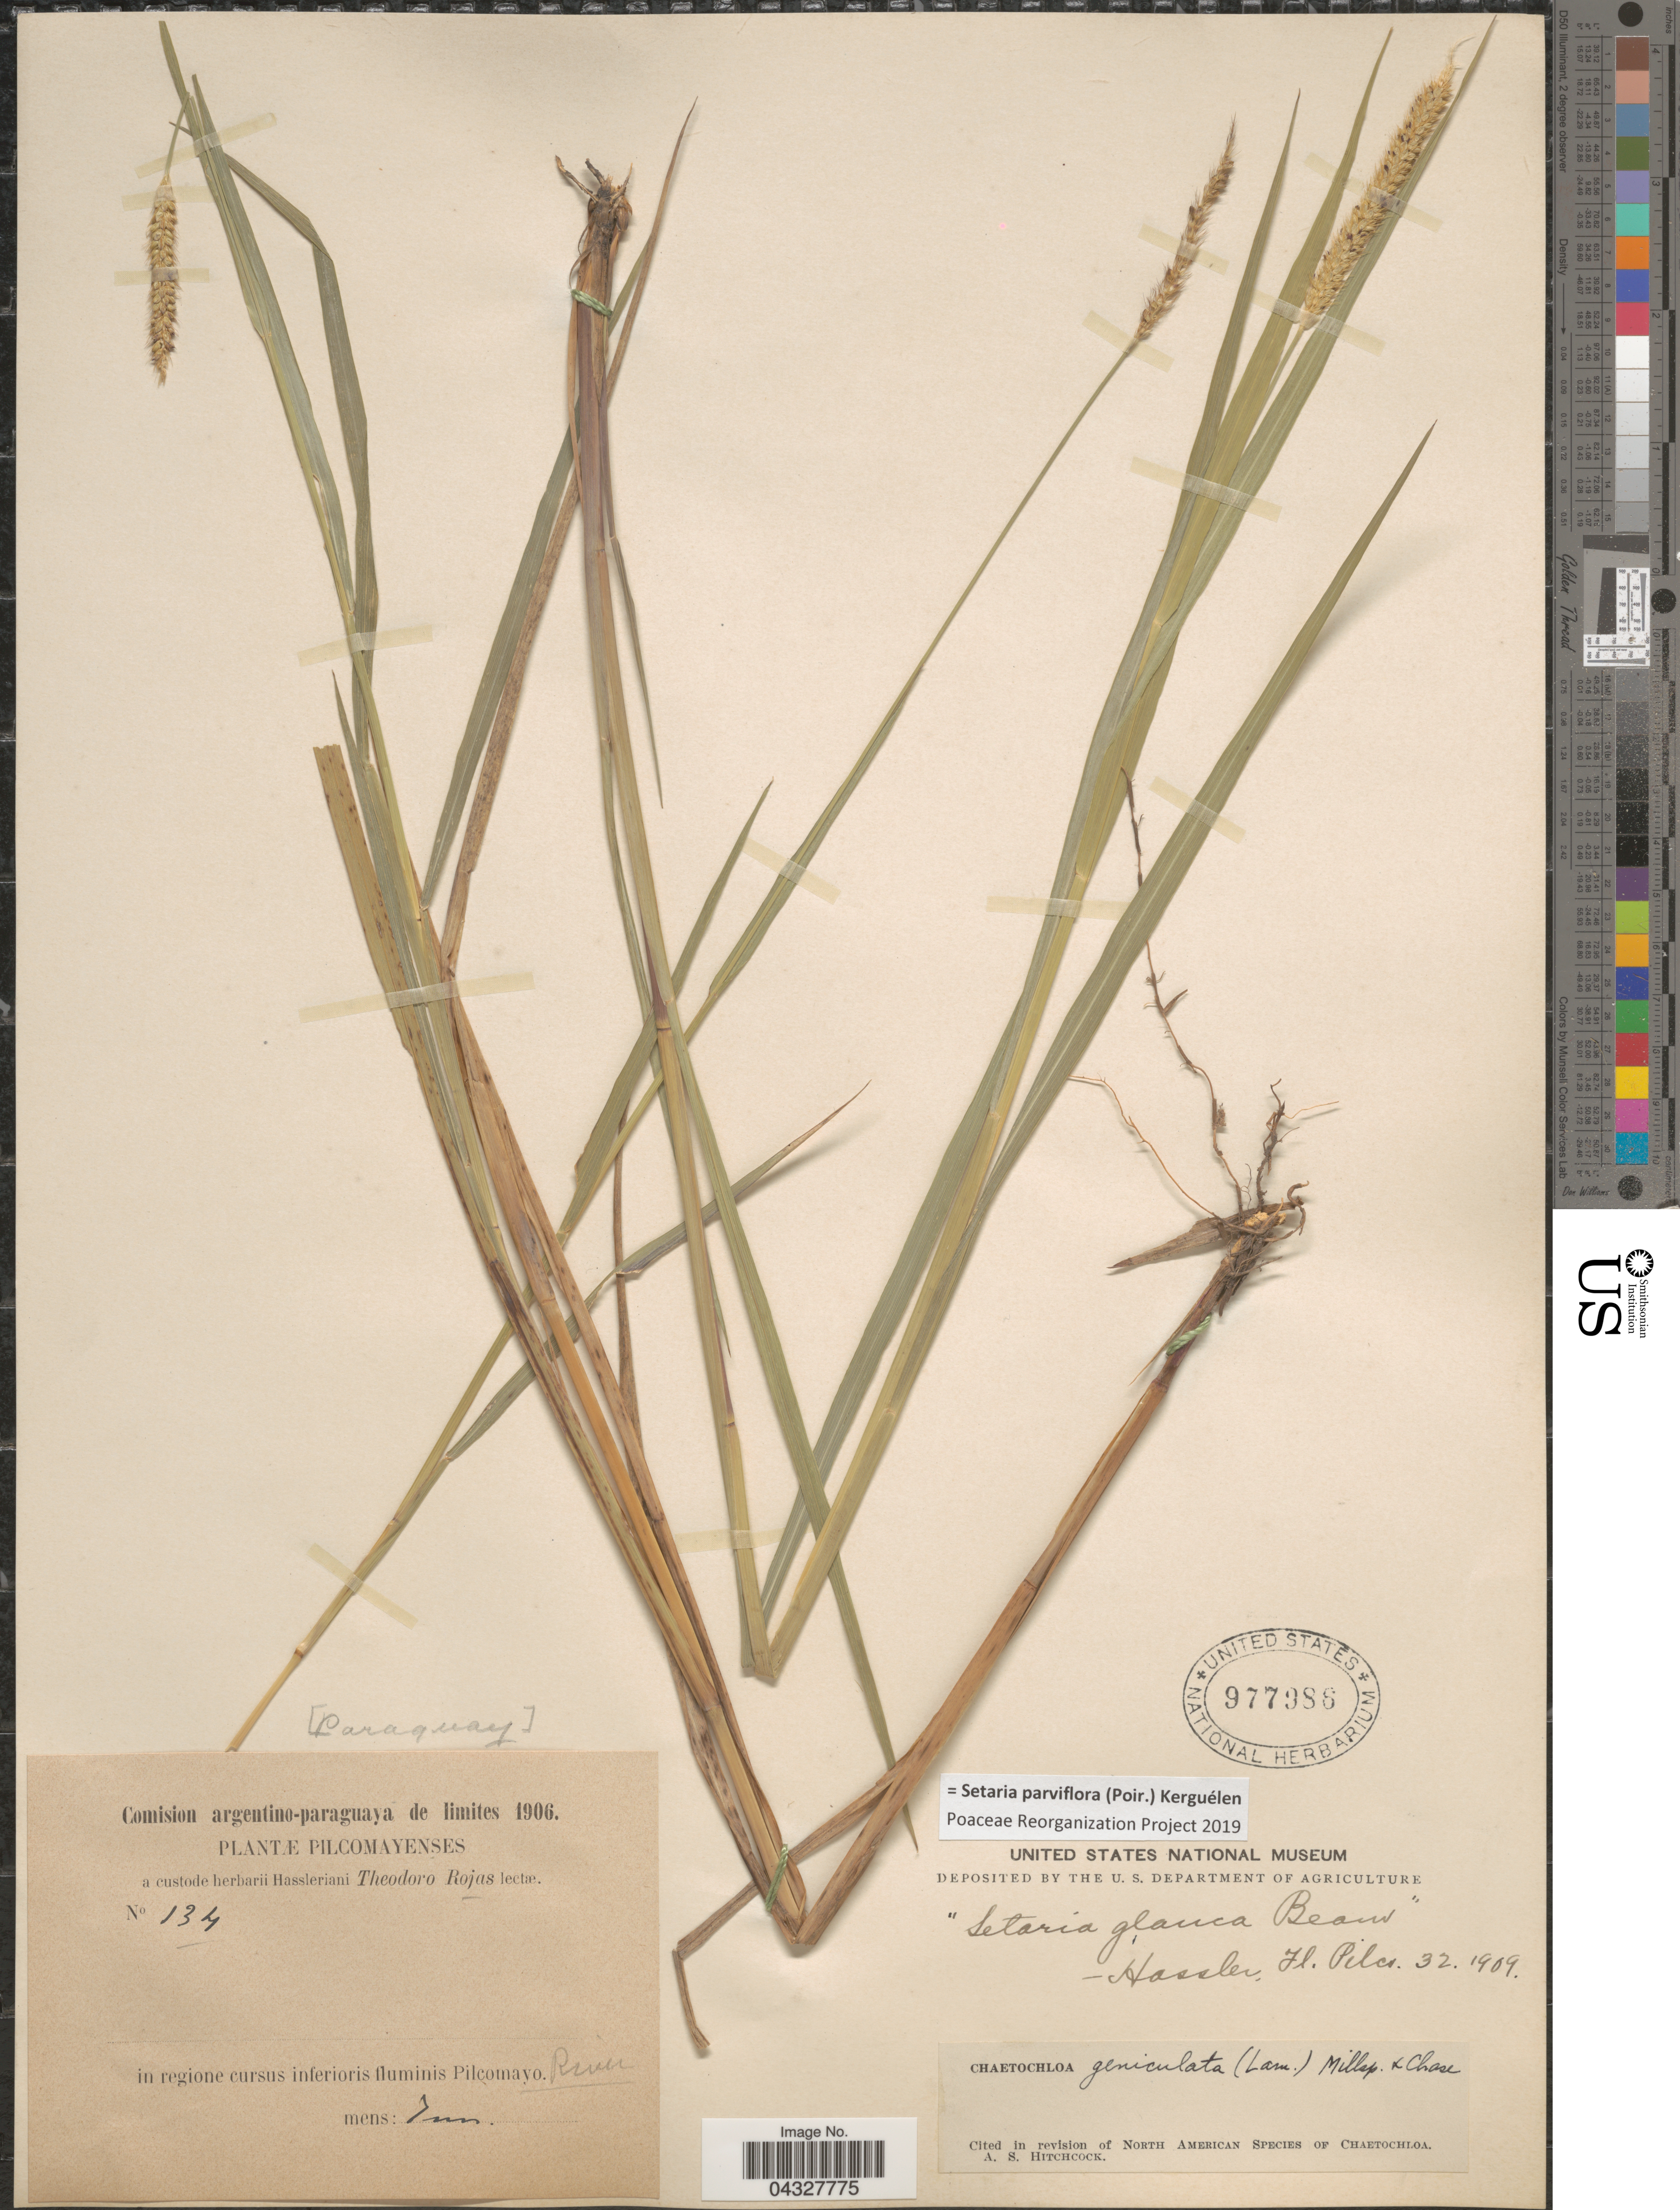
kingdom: Plantae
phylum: Tracheophyta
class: Liliopsida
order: Poales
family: Poaceae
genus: Setaria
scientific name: Setaria parviflora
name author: (Poir.) Kerguélen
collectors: T. Rojas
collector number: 134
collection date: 1906-06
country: Paraguay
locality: Comision argentino-paraguaya de limites 1906. Pilcomayenses. In regione cursus inferioris fluminis Pilcomayo River.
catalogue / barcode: US 977986